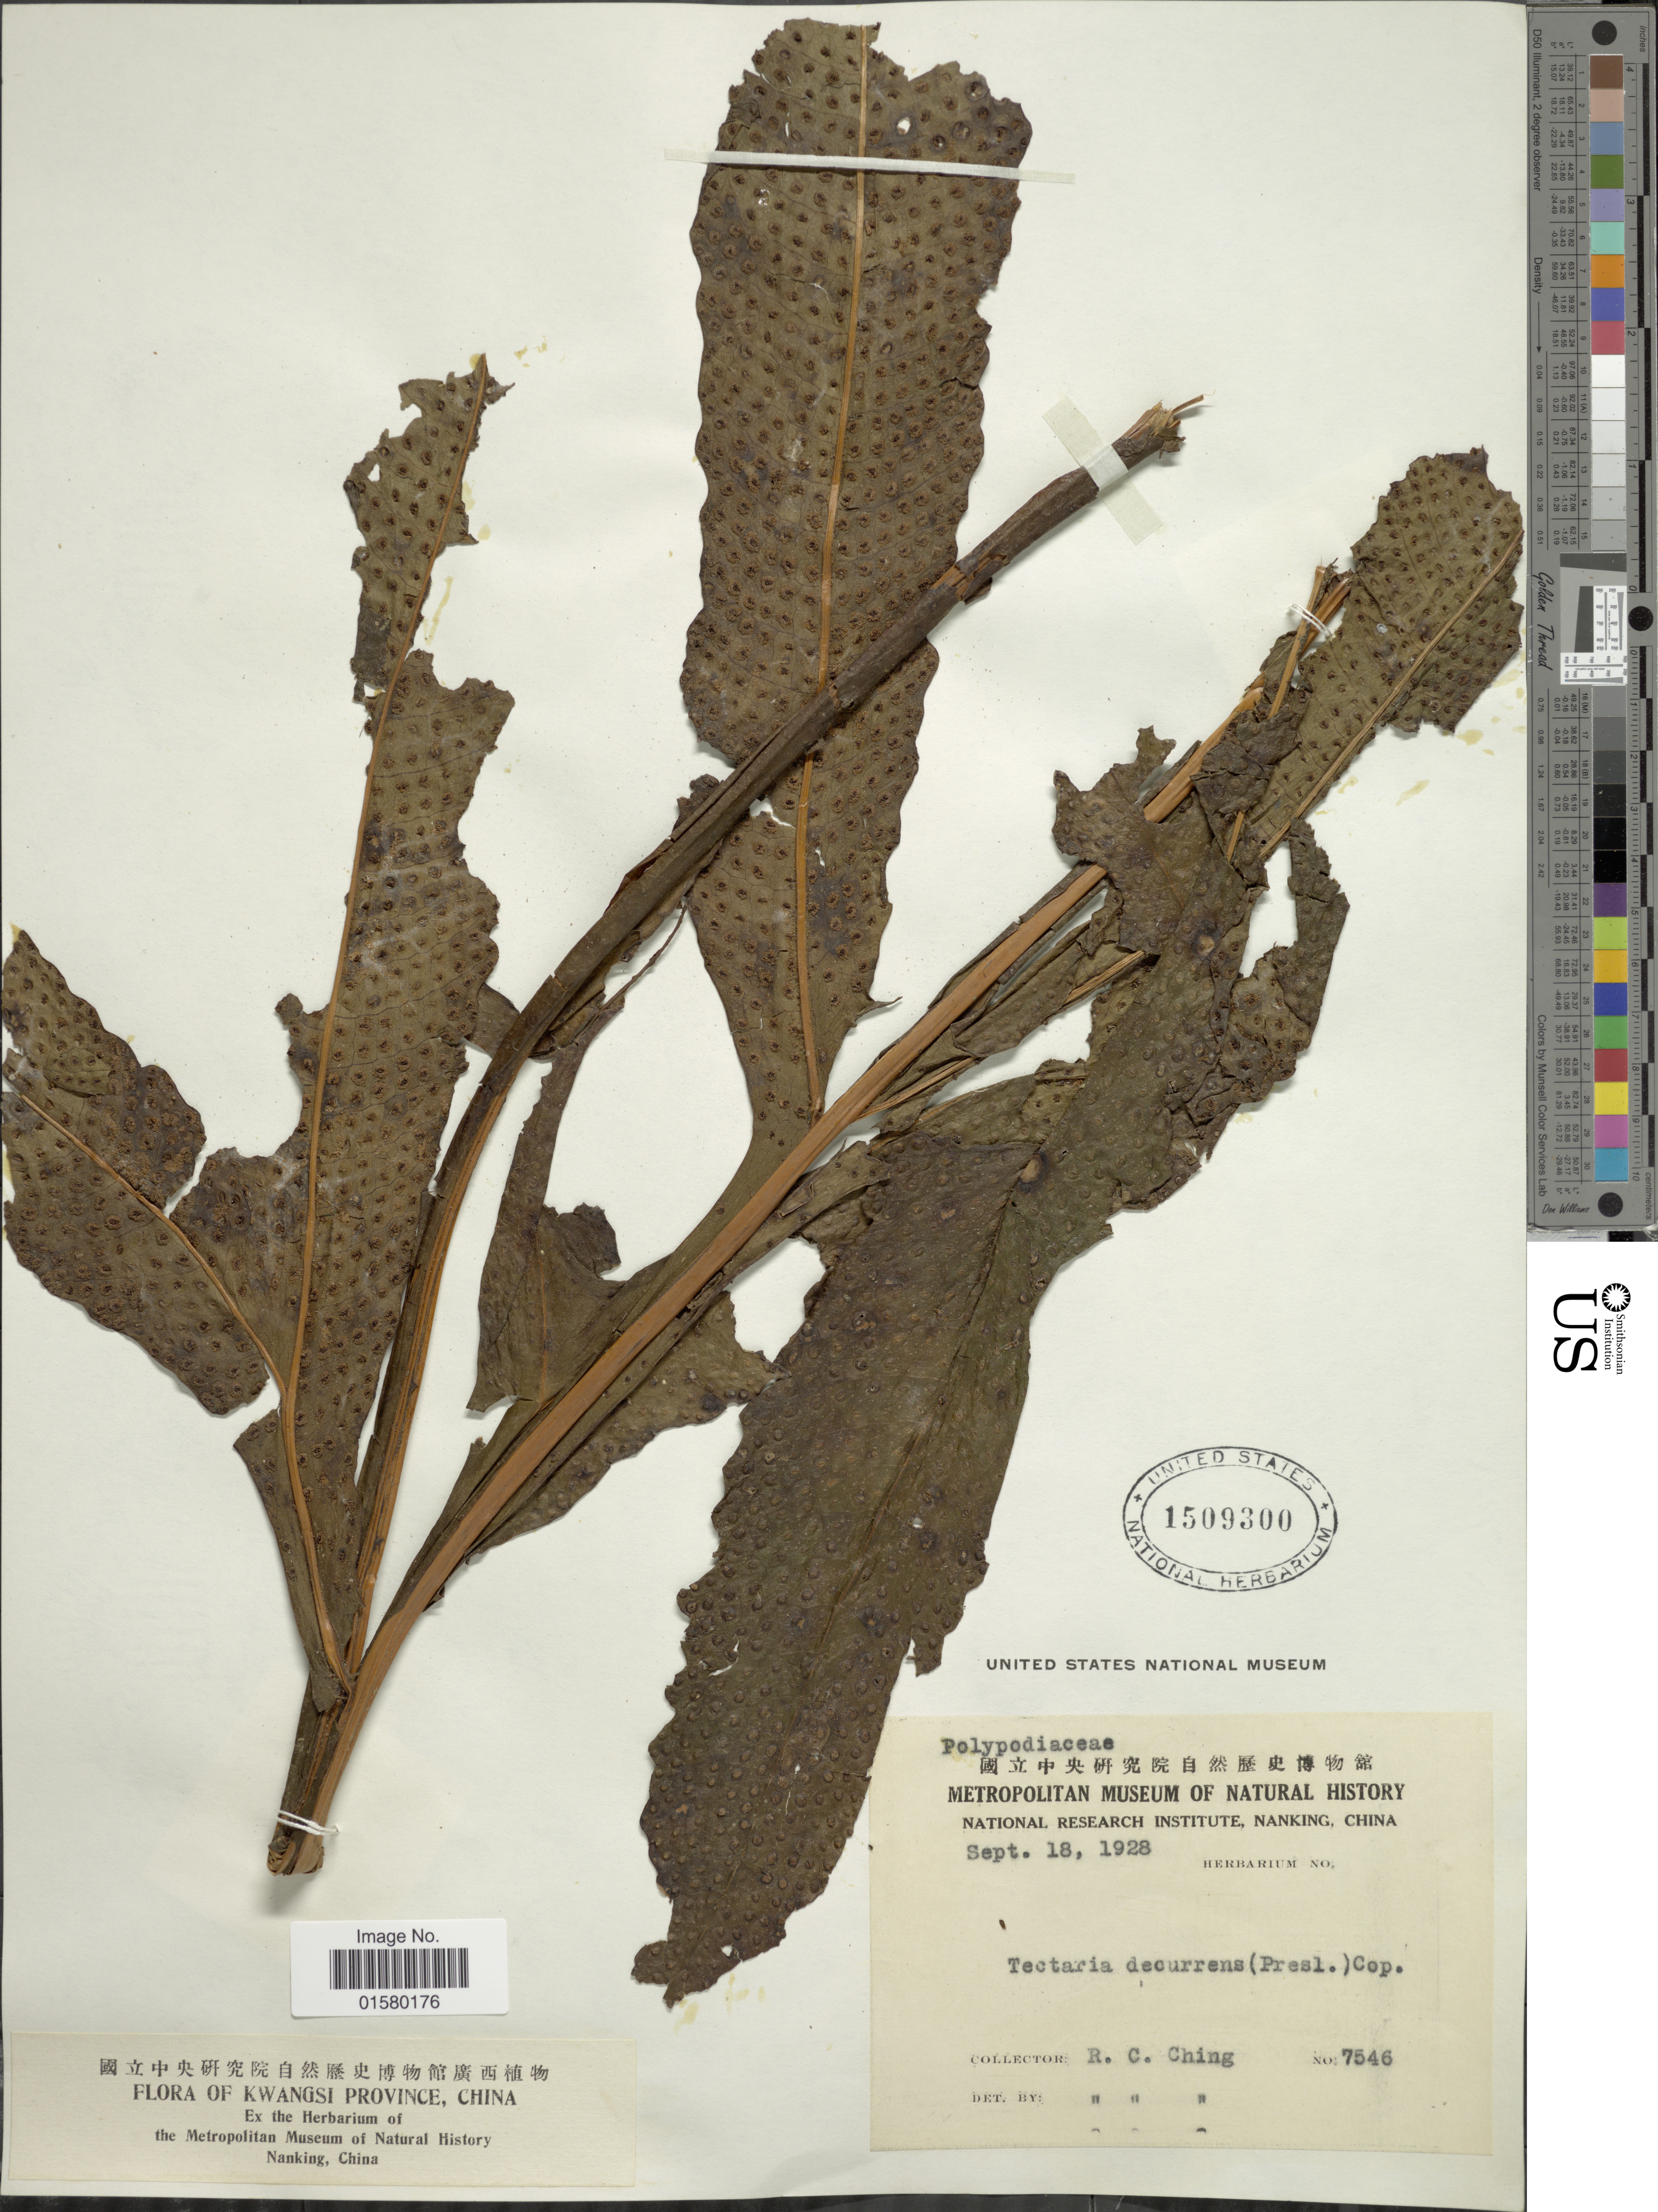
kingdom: Plantae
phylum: Tracheophyta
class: Polypodiopsida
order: Polypodiales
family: Tectariaceae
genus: Tectaria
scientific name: Tectaria decurrens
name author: (Presel.) Copel. in Elmer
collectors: R. C. Ching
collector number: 7546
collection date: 1928-09-18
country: China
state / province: Guangxi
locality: Kwangsi Province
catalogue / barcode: US 1509300